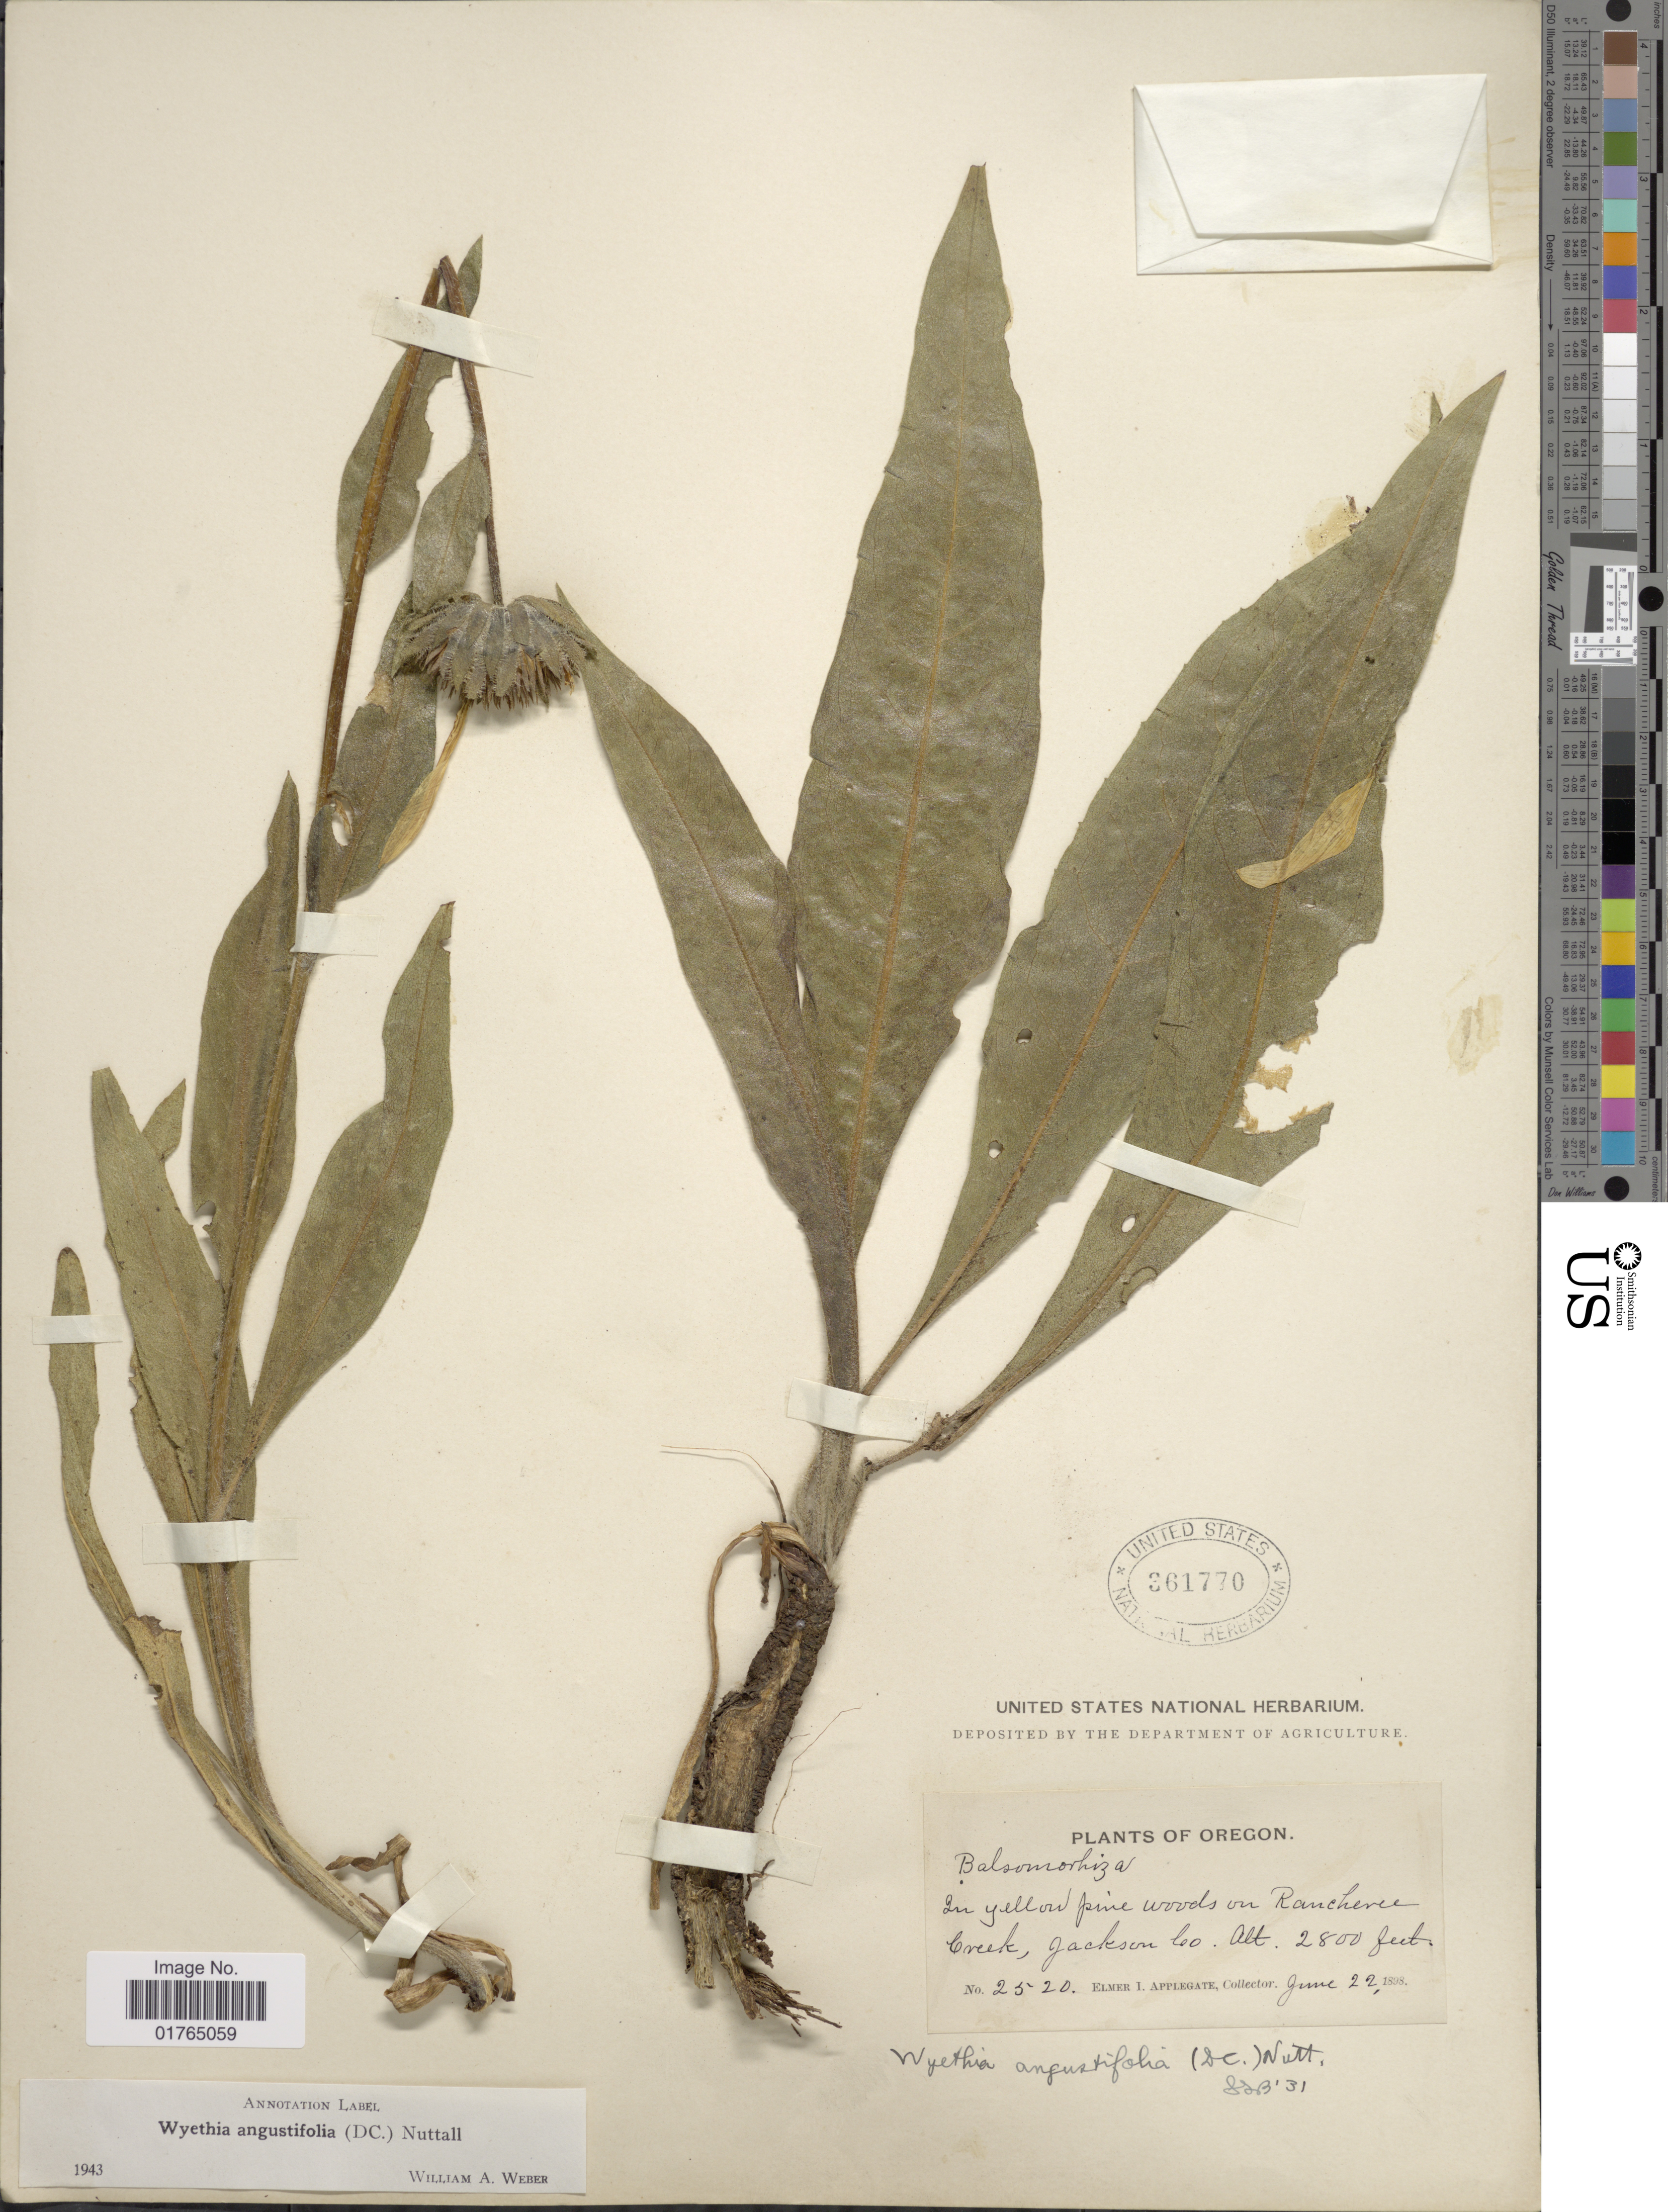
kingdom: Plantae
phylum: Tracheophyta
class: Magnoliopsida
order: Asterales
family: Asteraceae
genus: Wyethia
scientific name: Wyethia angustifolia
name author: (DC.) Nutt.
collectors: E. I. Applegate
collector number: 2520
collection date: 1898-06-22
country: United States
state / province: Oregon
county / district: Jackson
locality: Rancheree Creek, Jackson Co.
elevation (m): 853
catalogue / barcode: US 361770